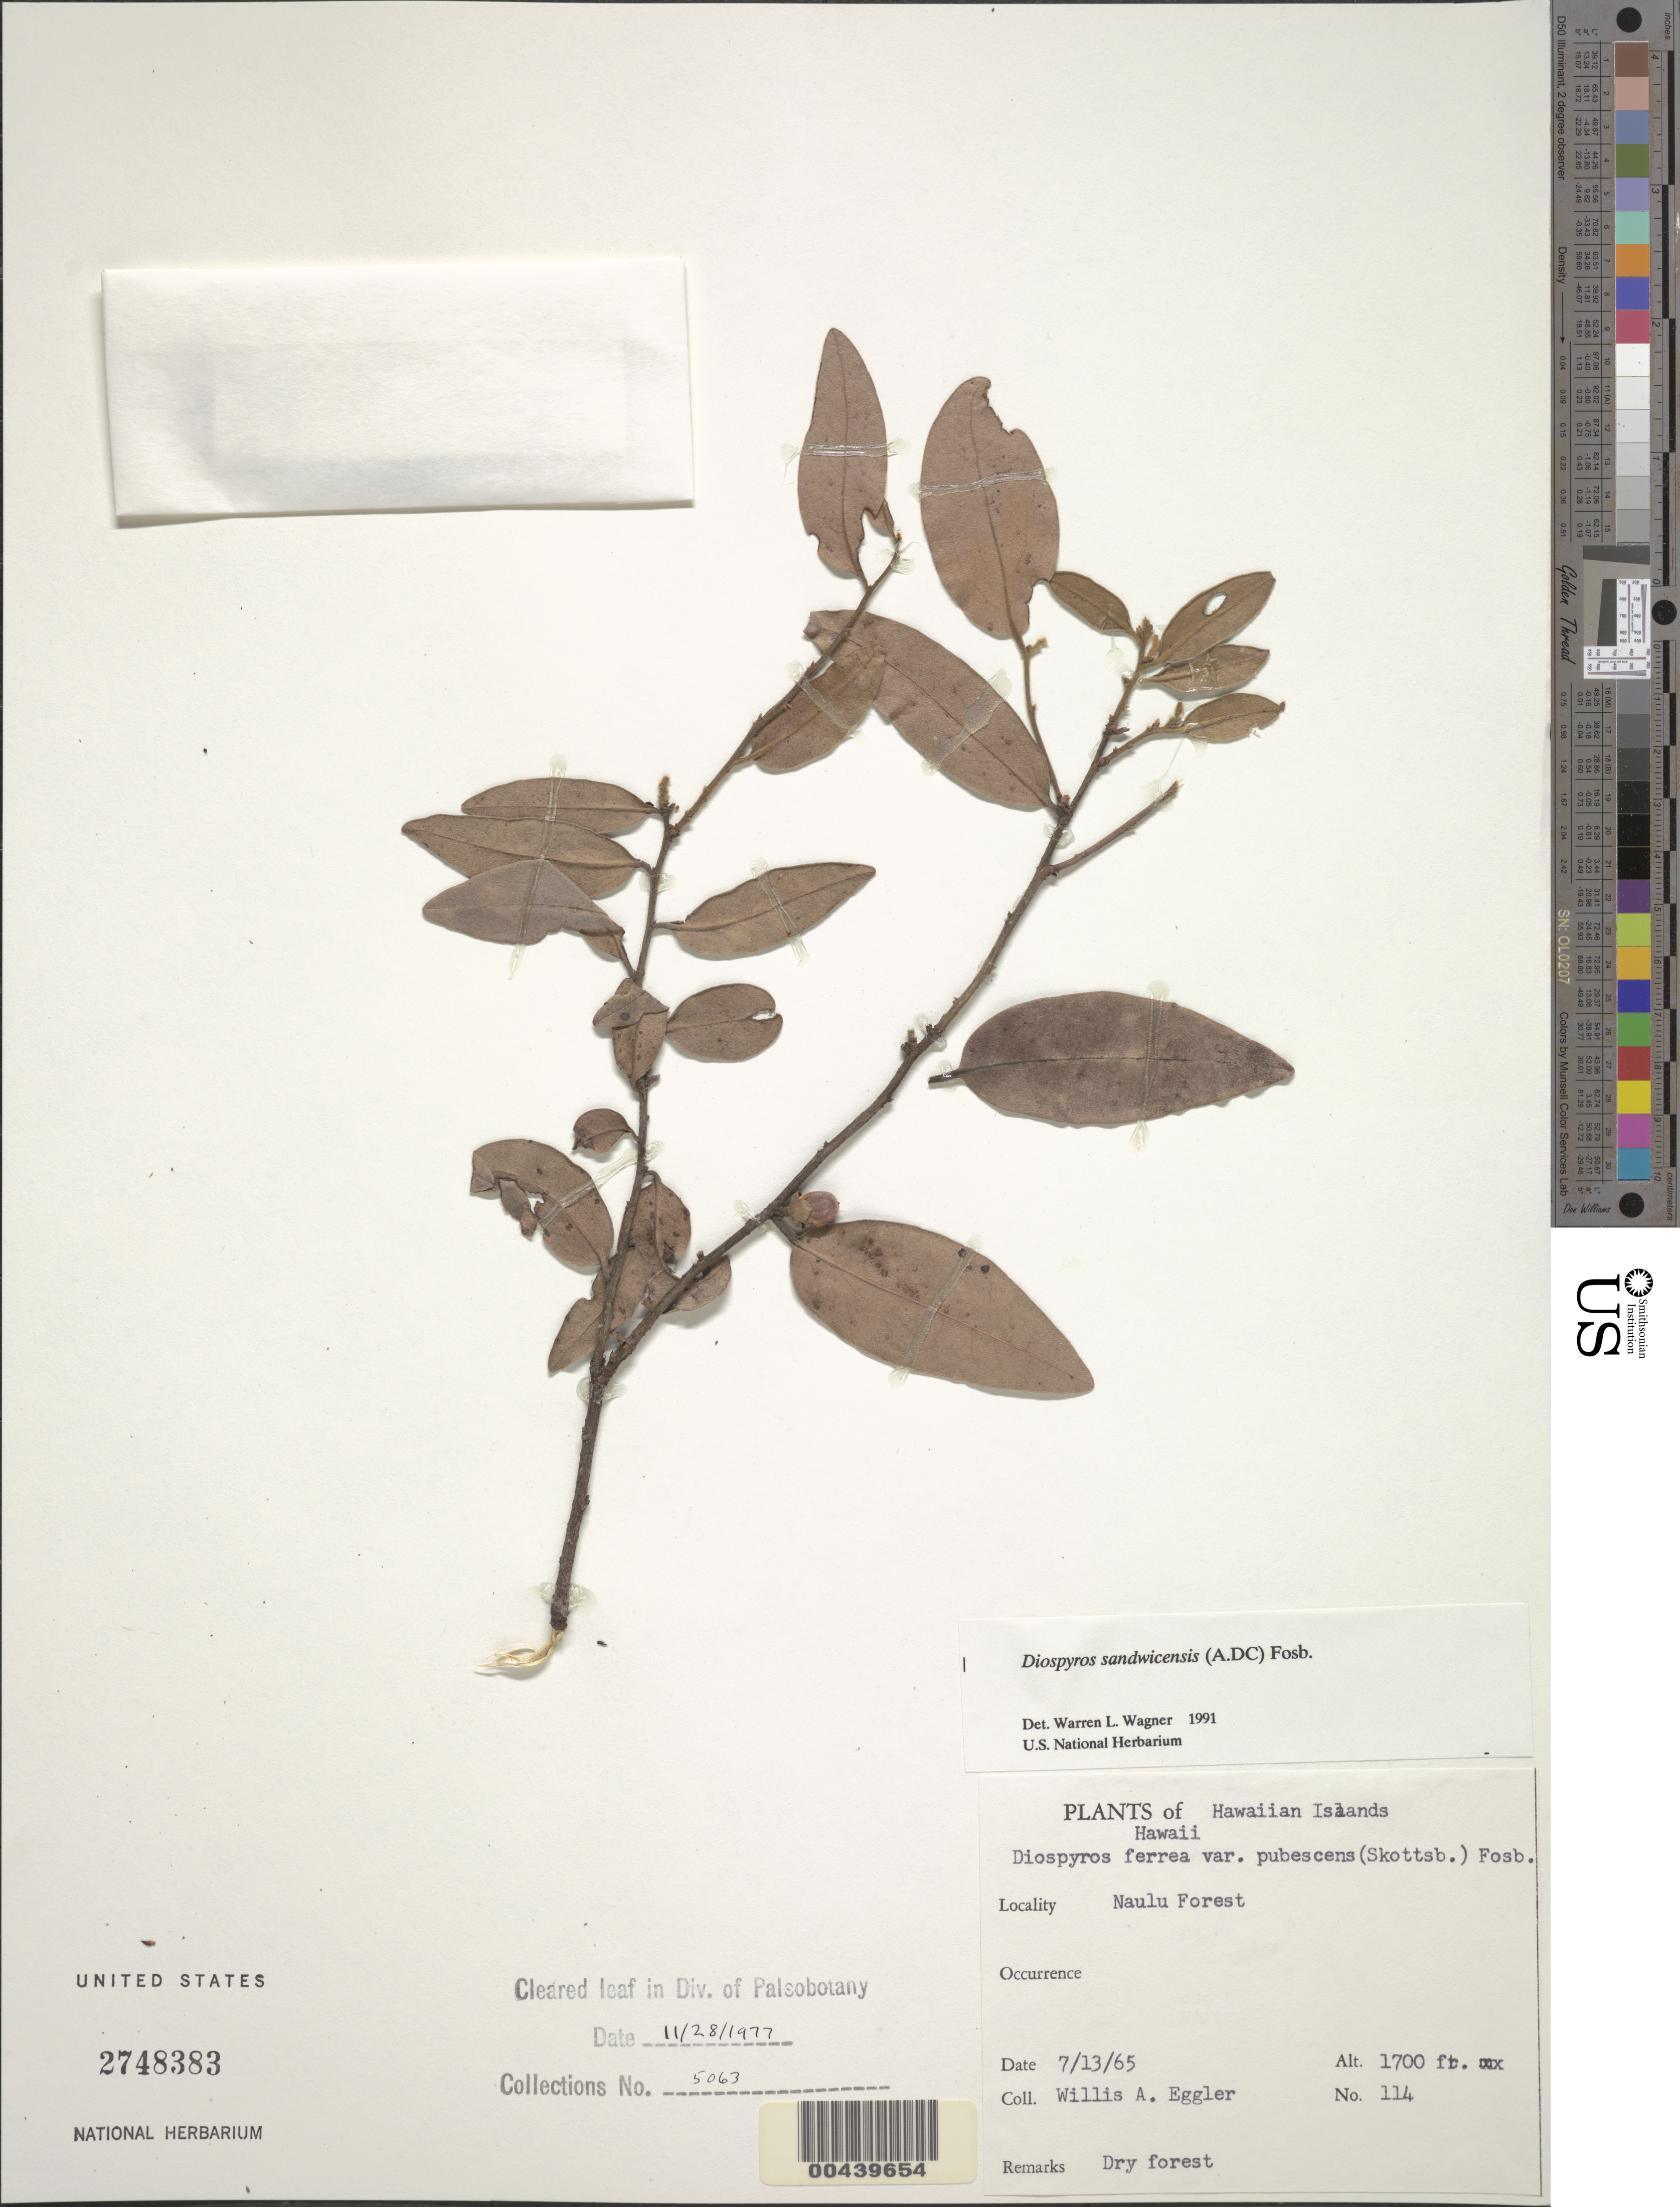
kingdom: Plantae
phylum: Tracheophyta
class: Magnoliopsida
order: Ericales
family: Ebenaceae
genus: Diospyros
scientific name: Diospyros sandwicensis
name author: (A. DC.) Fosberg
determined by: Wagner, W. L., (BOT), Smithsonian Institution - National Museum of Natural History (UNITED STATES)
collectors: W. A. Eggler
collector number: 114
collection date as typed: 13 Jul 1965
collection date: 1965-07-13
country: United States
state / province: Hawaii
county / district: Hawaii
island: Hawaii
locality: Naulu Forest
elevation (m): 518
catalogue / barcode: US 2748383